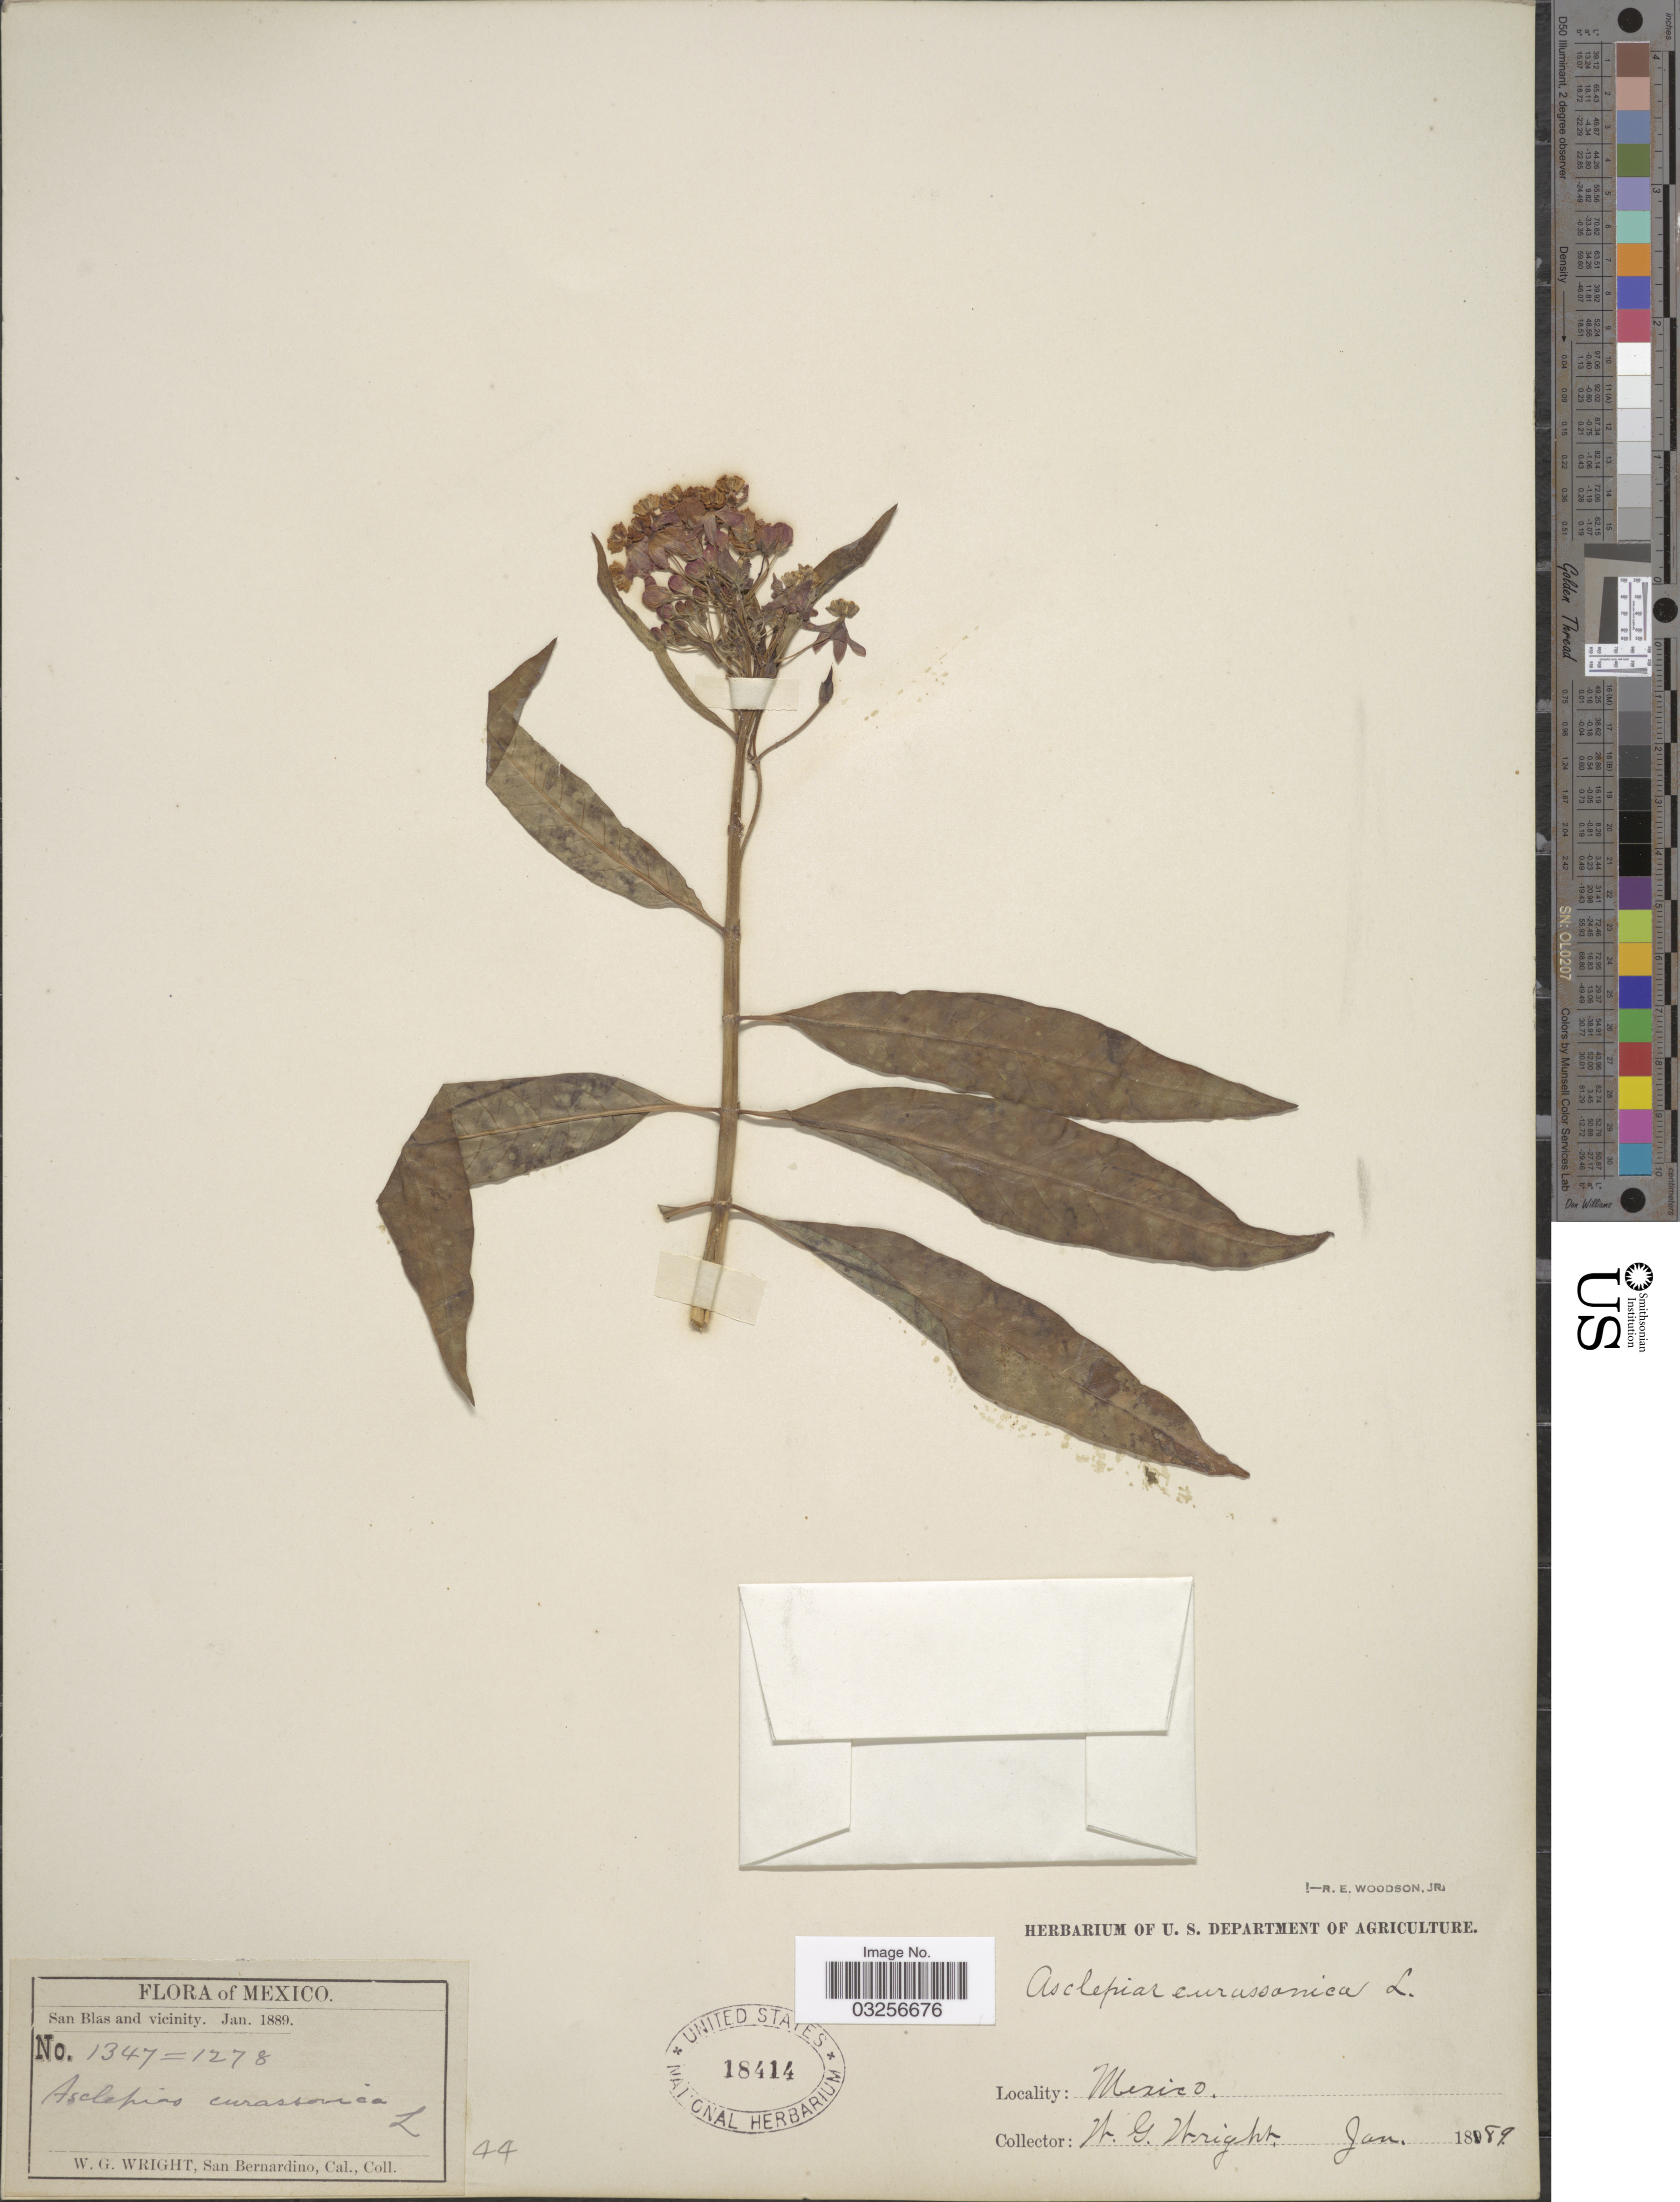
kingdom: Plantae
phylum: Tracheophyta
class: Magnoliopsida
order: Gentianales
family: Apocynaceae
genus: Asclepias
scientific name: Asclepias curassavica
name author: L.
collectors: W. G. Wright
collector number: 1347/1278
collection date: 1889-01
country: Mexico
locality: San Blas and vicinity.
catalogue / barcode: US 18414